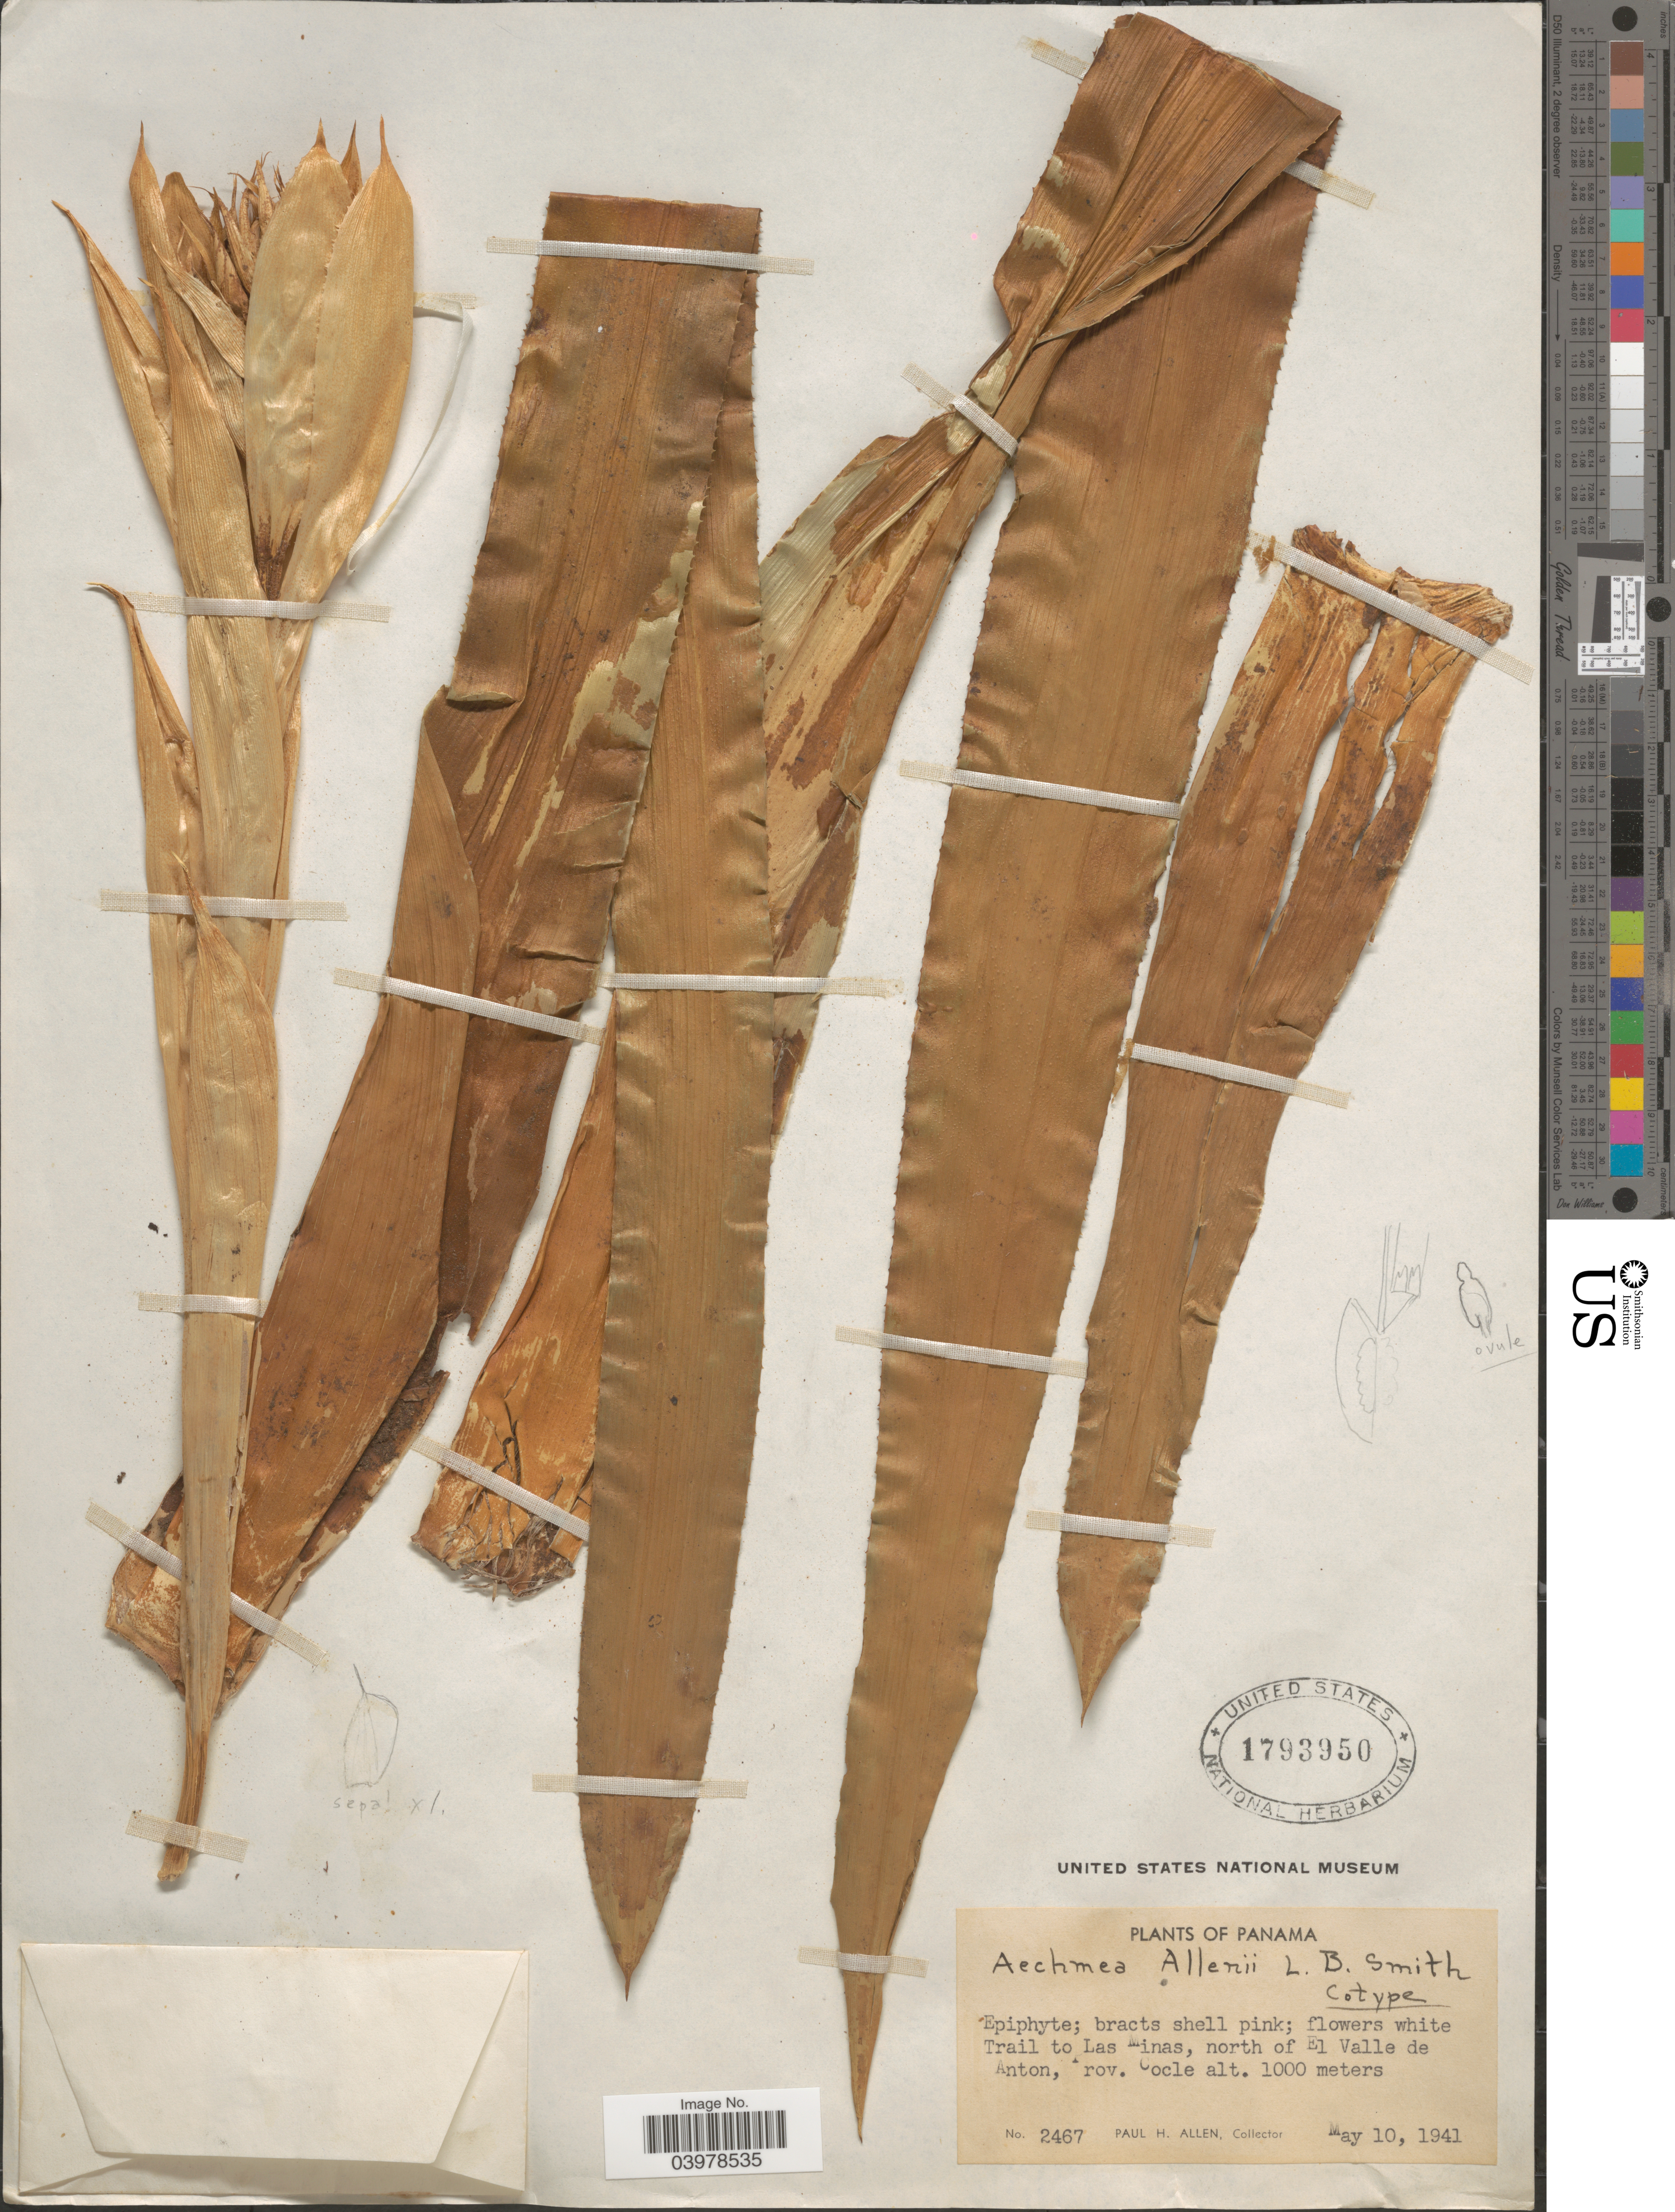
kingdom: Plantae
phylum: Tracheophyta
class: Liliopsida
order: Poales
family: Bromeliaceae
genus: Aechmea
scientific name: Aechmea allenii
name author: L.B. Sm. in Woodson & Schery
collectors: P. H. Allen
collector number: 2467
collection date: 1941-05-10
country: Panama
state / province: Cocle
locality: Trail to Las Minas, north of El Valle de Anton.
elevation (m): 1000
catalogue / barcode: US 1793950